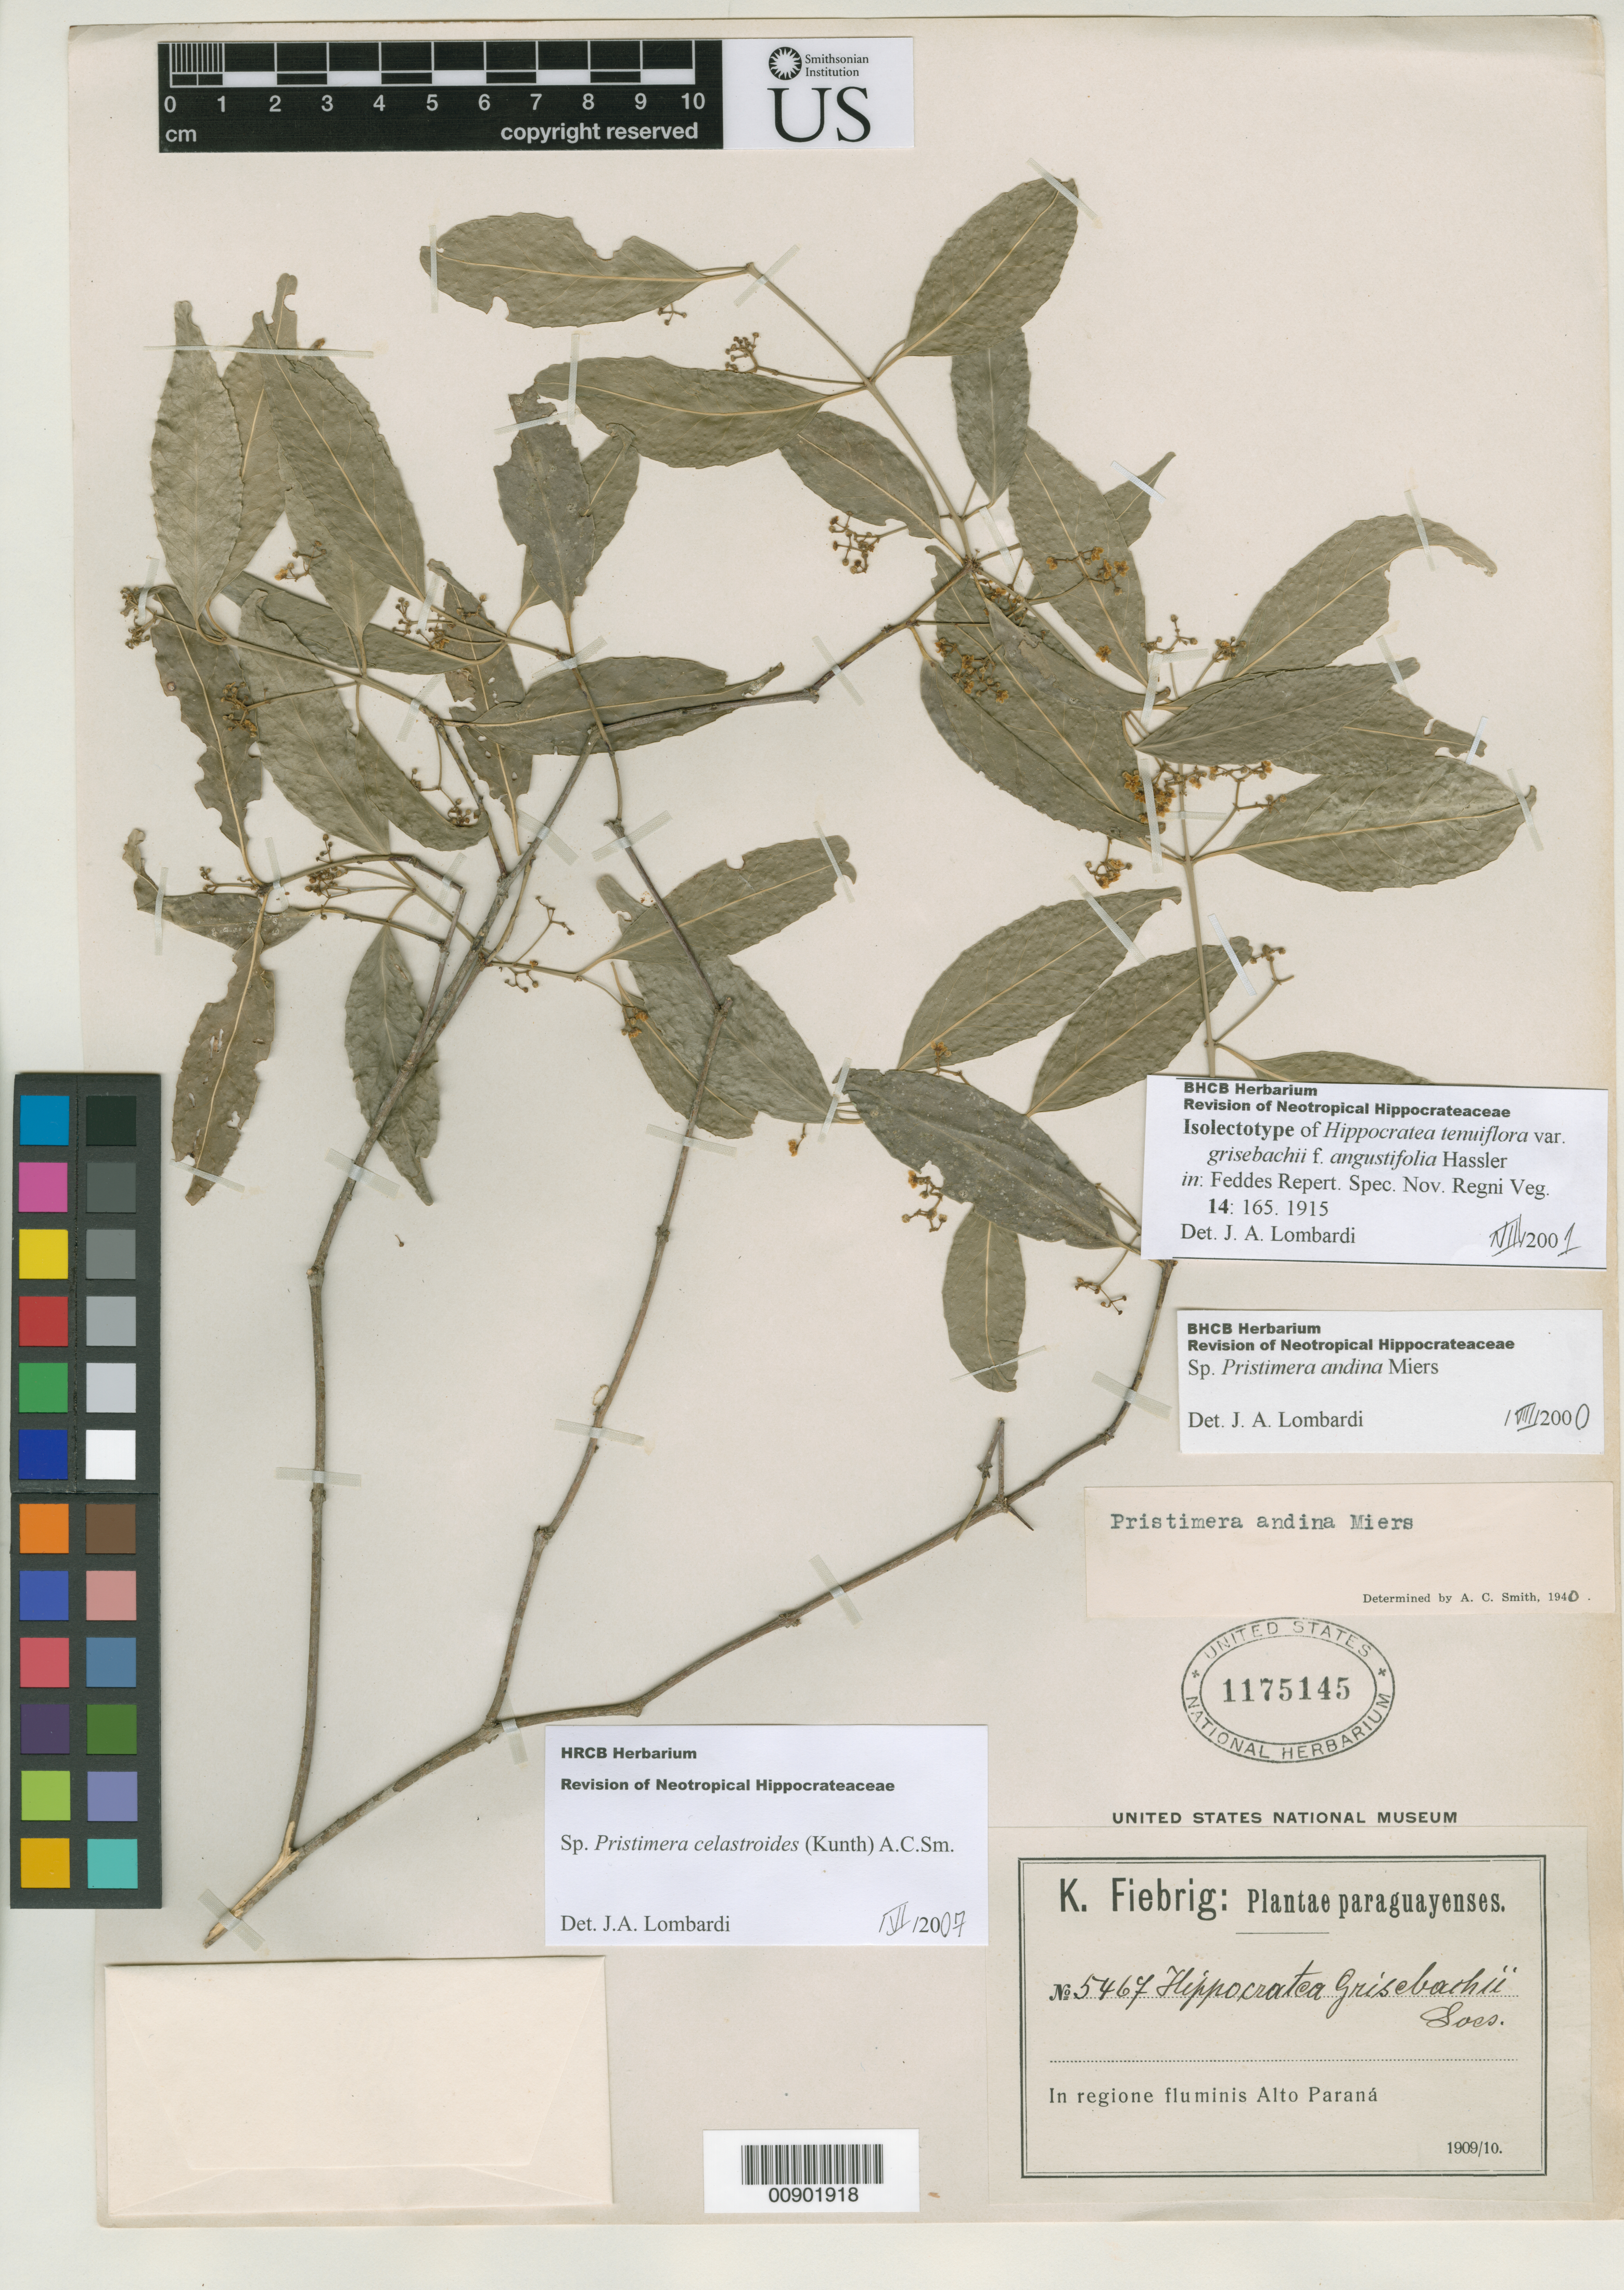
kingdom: Plantae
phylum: Tracheophyta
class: Magnoliopsida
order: Celastrales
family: Celastraceae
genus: Hippocratea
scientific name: Hippocratea tenuiflora f. angustifolia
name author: Hassl.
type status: Isosyntype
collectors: K. Fiebrig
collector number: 5467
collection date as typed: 1909 to 1910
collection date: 1909/1910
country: Brazil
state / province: Paraná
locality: In regione fluminis Alto Paraná.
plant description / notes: Annotated as "isolectotype" by Lombardi, lectotypification apparently ined.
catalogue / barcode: US 1175145